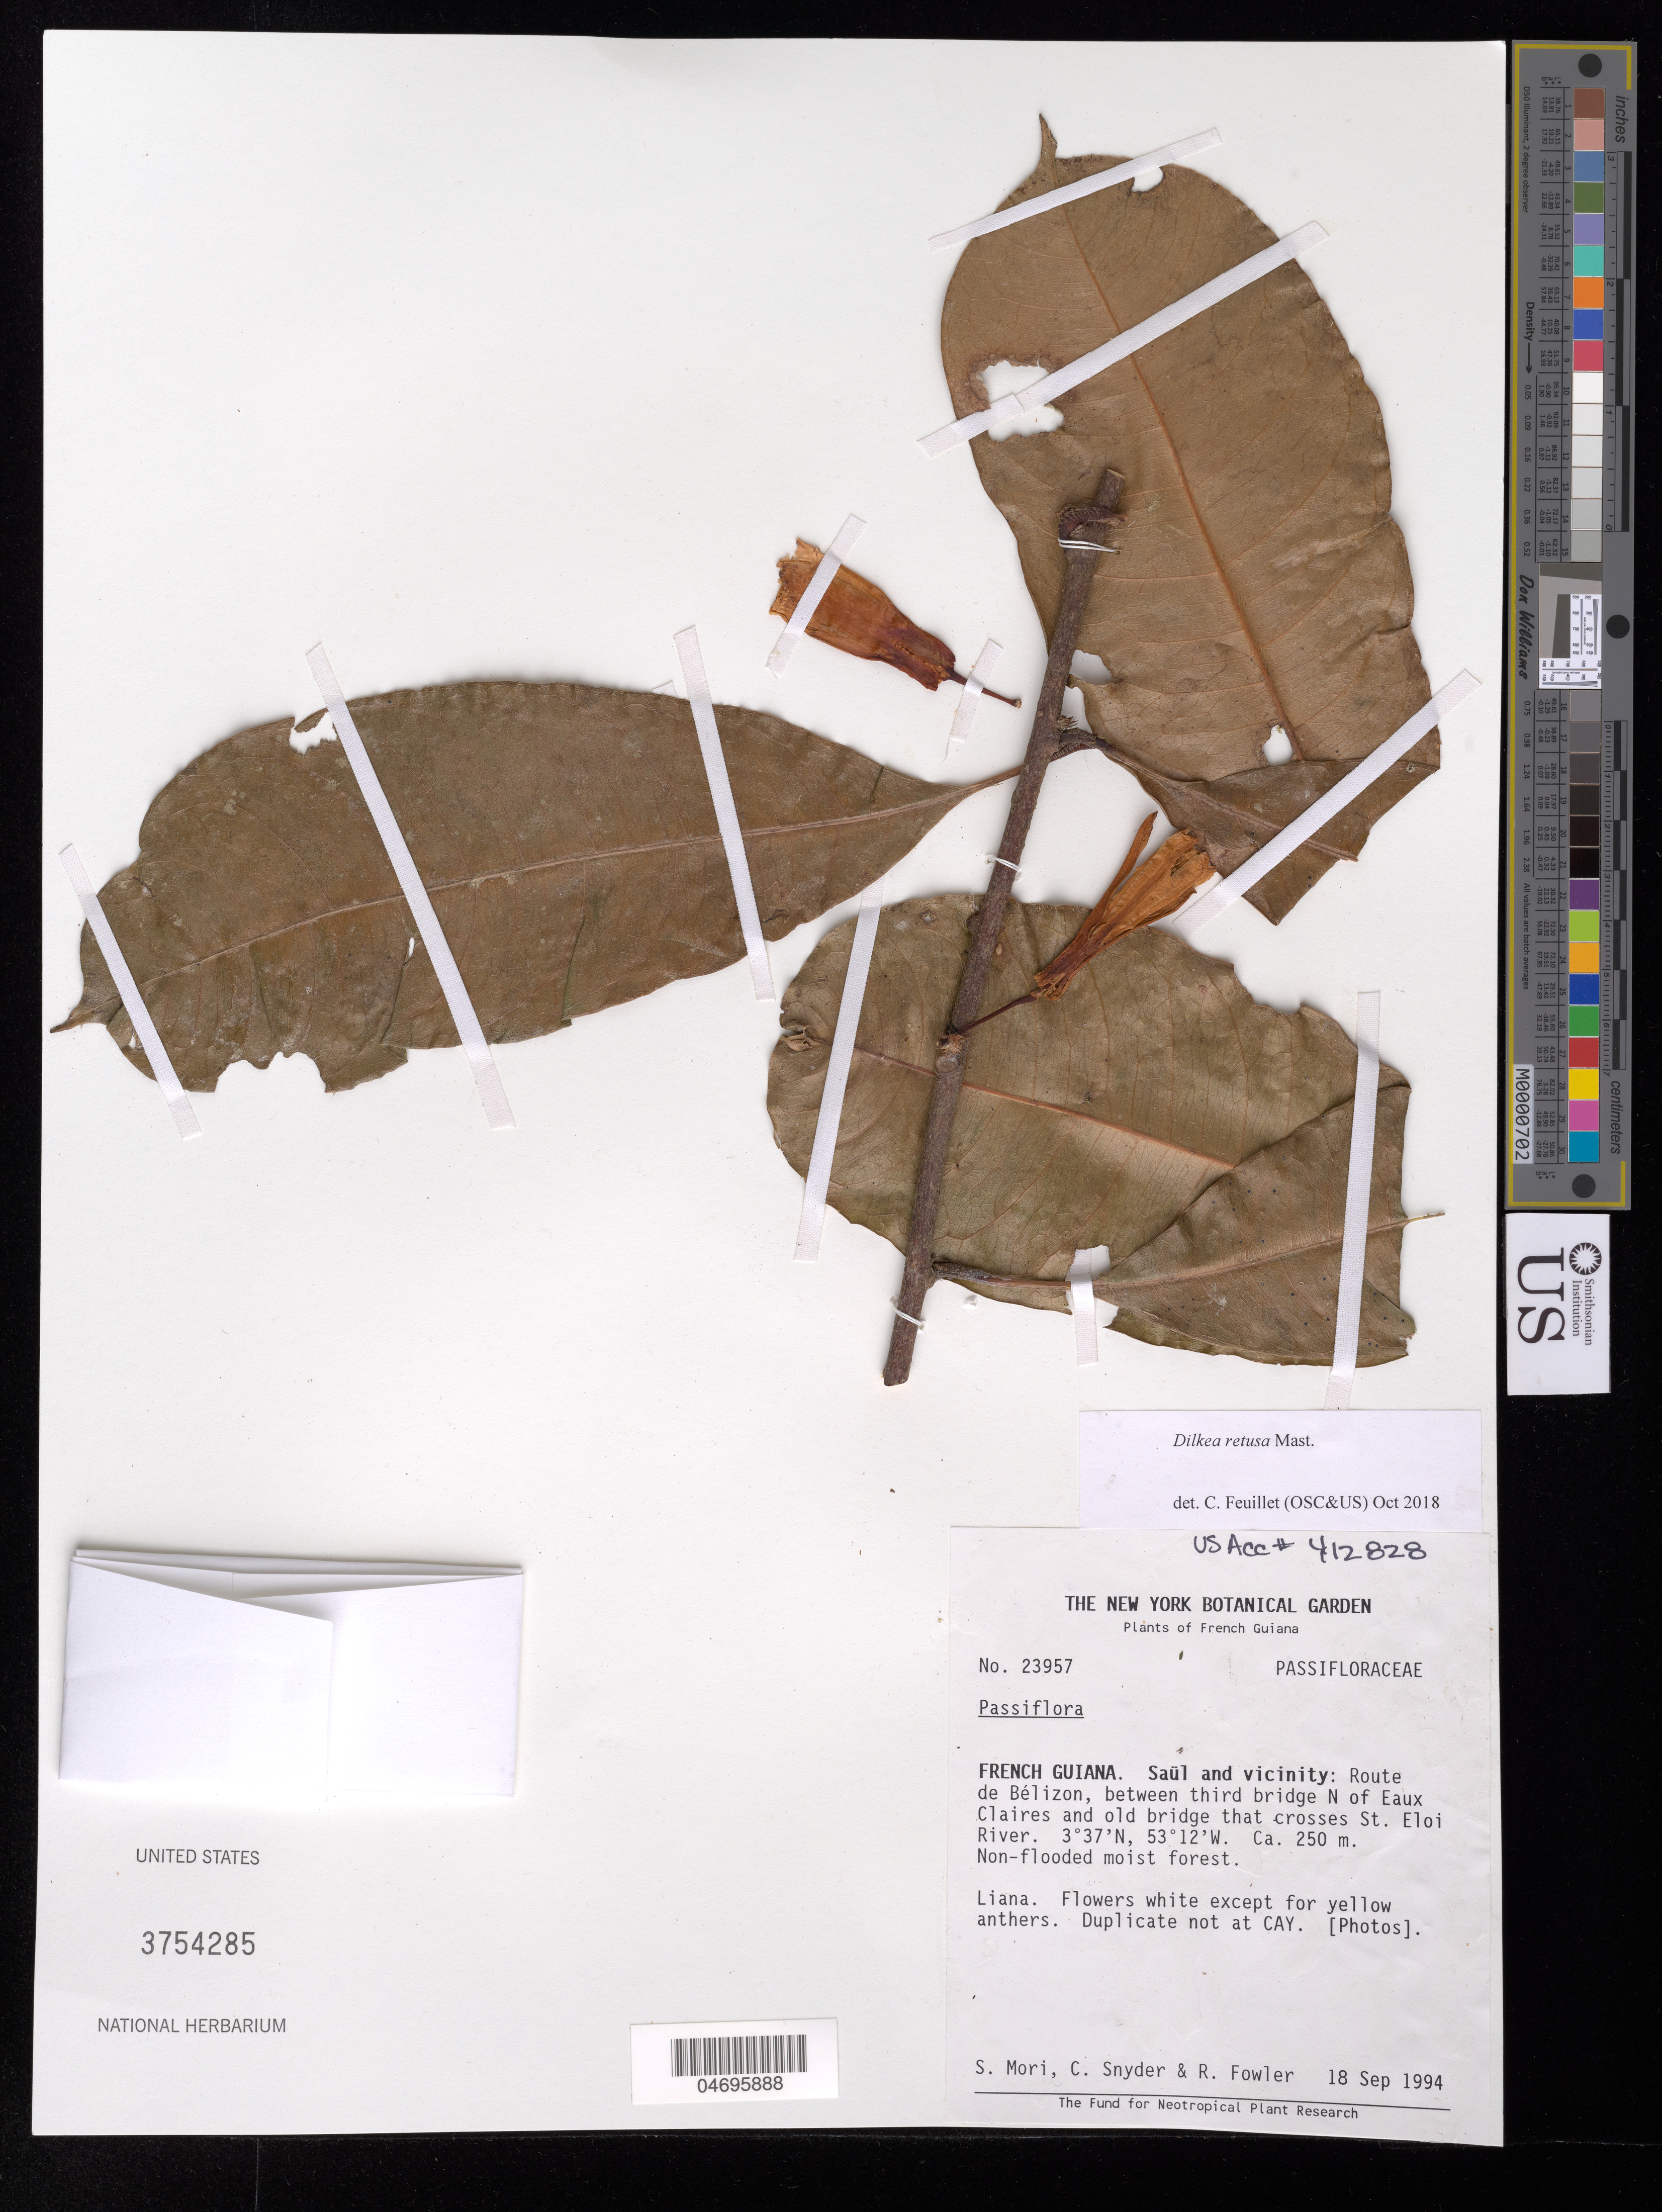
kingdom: Plantae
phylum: Tracheophyta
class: Magnoliopsida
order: Malpighiales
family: Passifloraceae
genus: Passiflora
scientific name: Passiflora sp.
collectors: S. Mori, C. Snyder & R. Fowler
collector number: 23957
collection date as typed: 18-Sep-94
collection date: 1994-09-18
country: French Guiana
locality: Route de Bélizon, between 3rd bridge north of Eaux Claires and old bridge crossing St. Eloi River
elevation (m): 250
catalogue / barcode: US 3754285